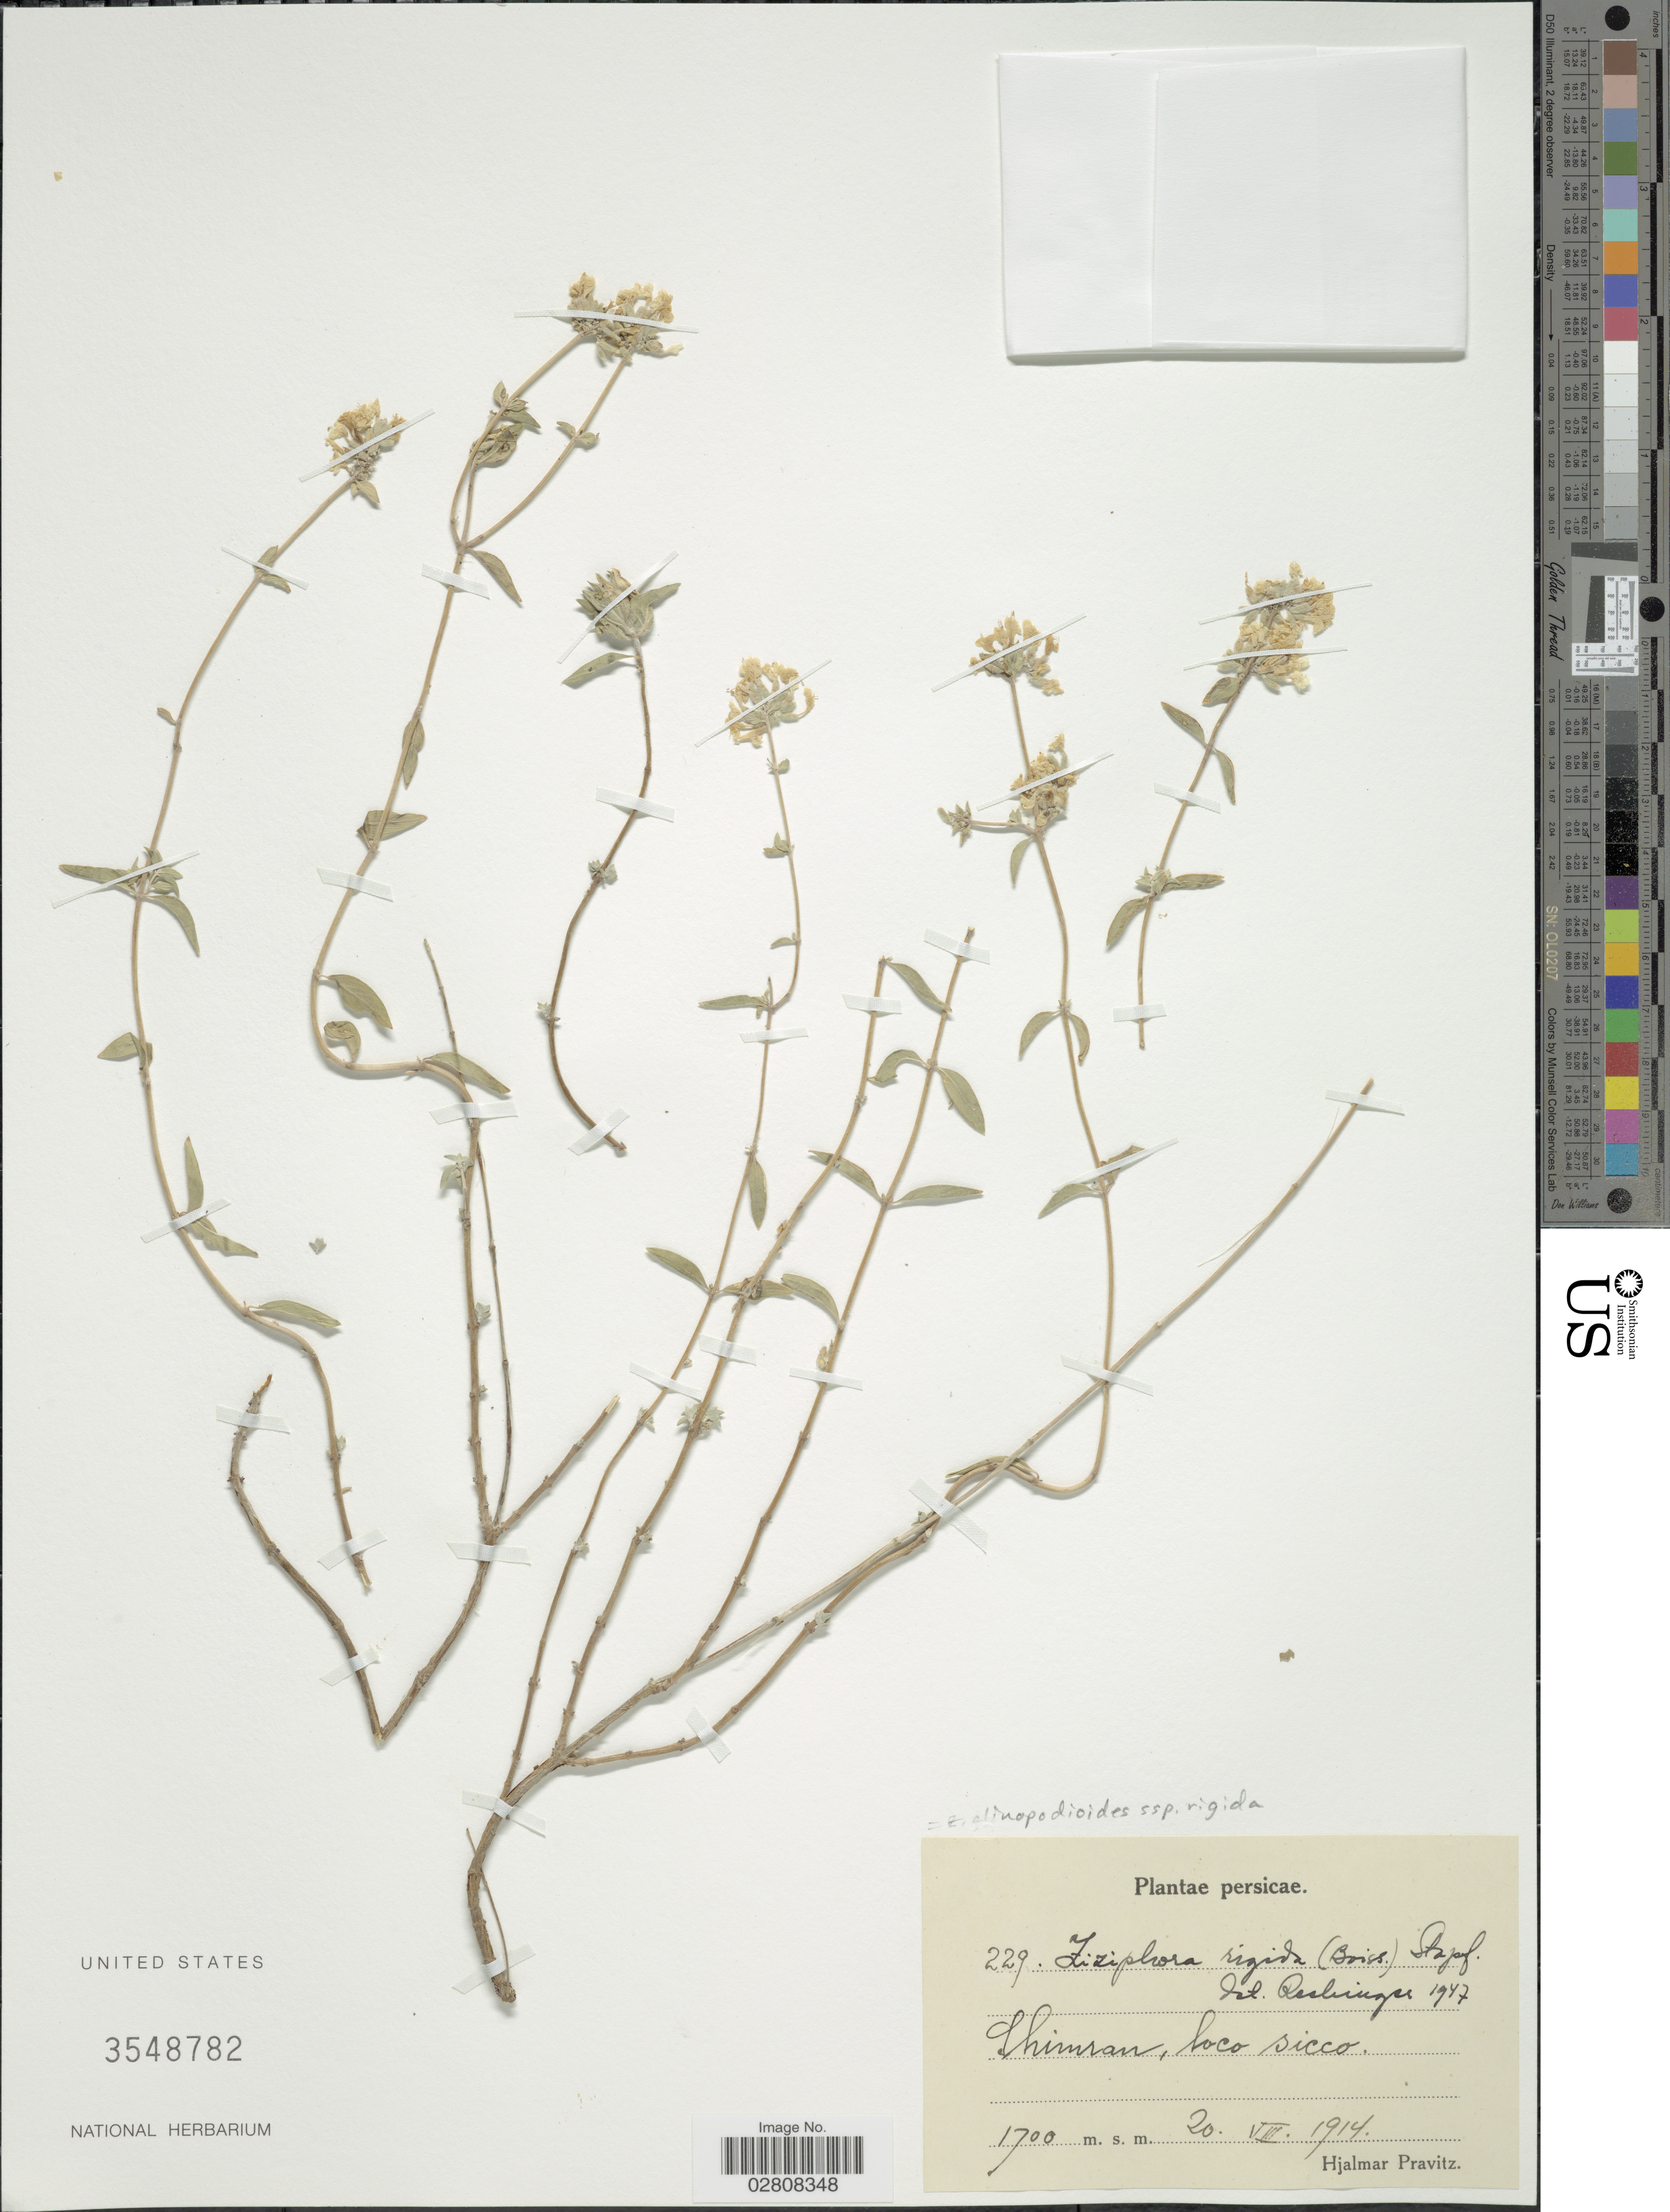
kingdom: Plantae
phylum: Tracheophyta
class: Magnoliopsida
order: Lamiales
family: Lamiaceae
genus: Ziziphora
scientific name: Ziziphora clinopodioides var. rigida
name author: Boiss.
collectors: H. Pravitz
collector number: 229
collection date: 1914-08-20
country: Iran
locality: Persicae. Shimran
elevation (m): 1700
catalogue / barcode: US 3548782